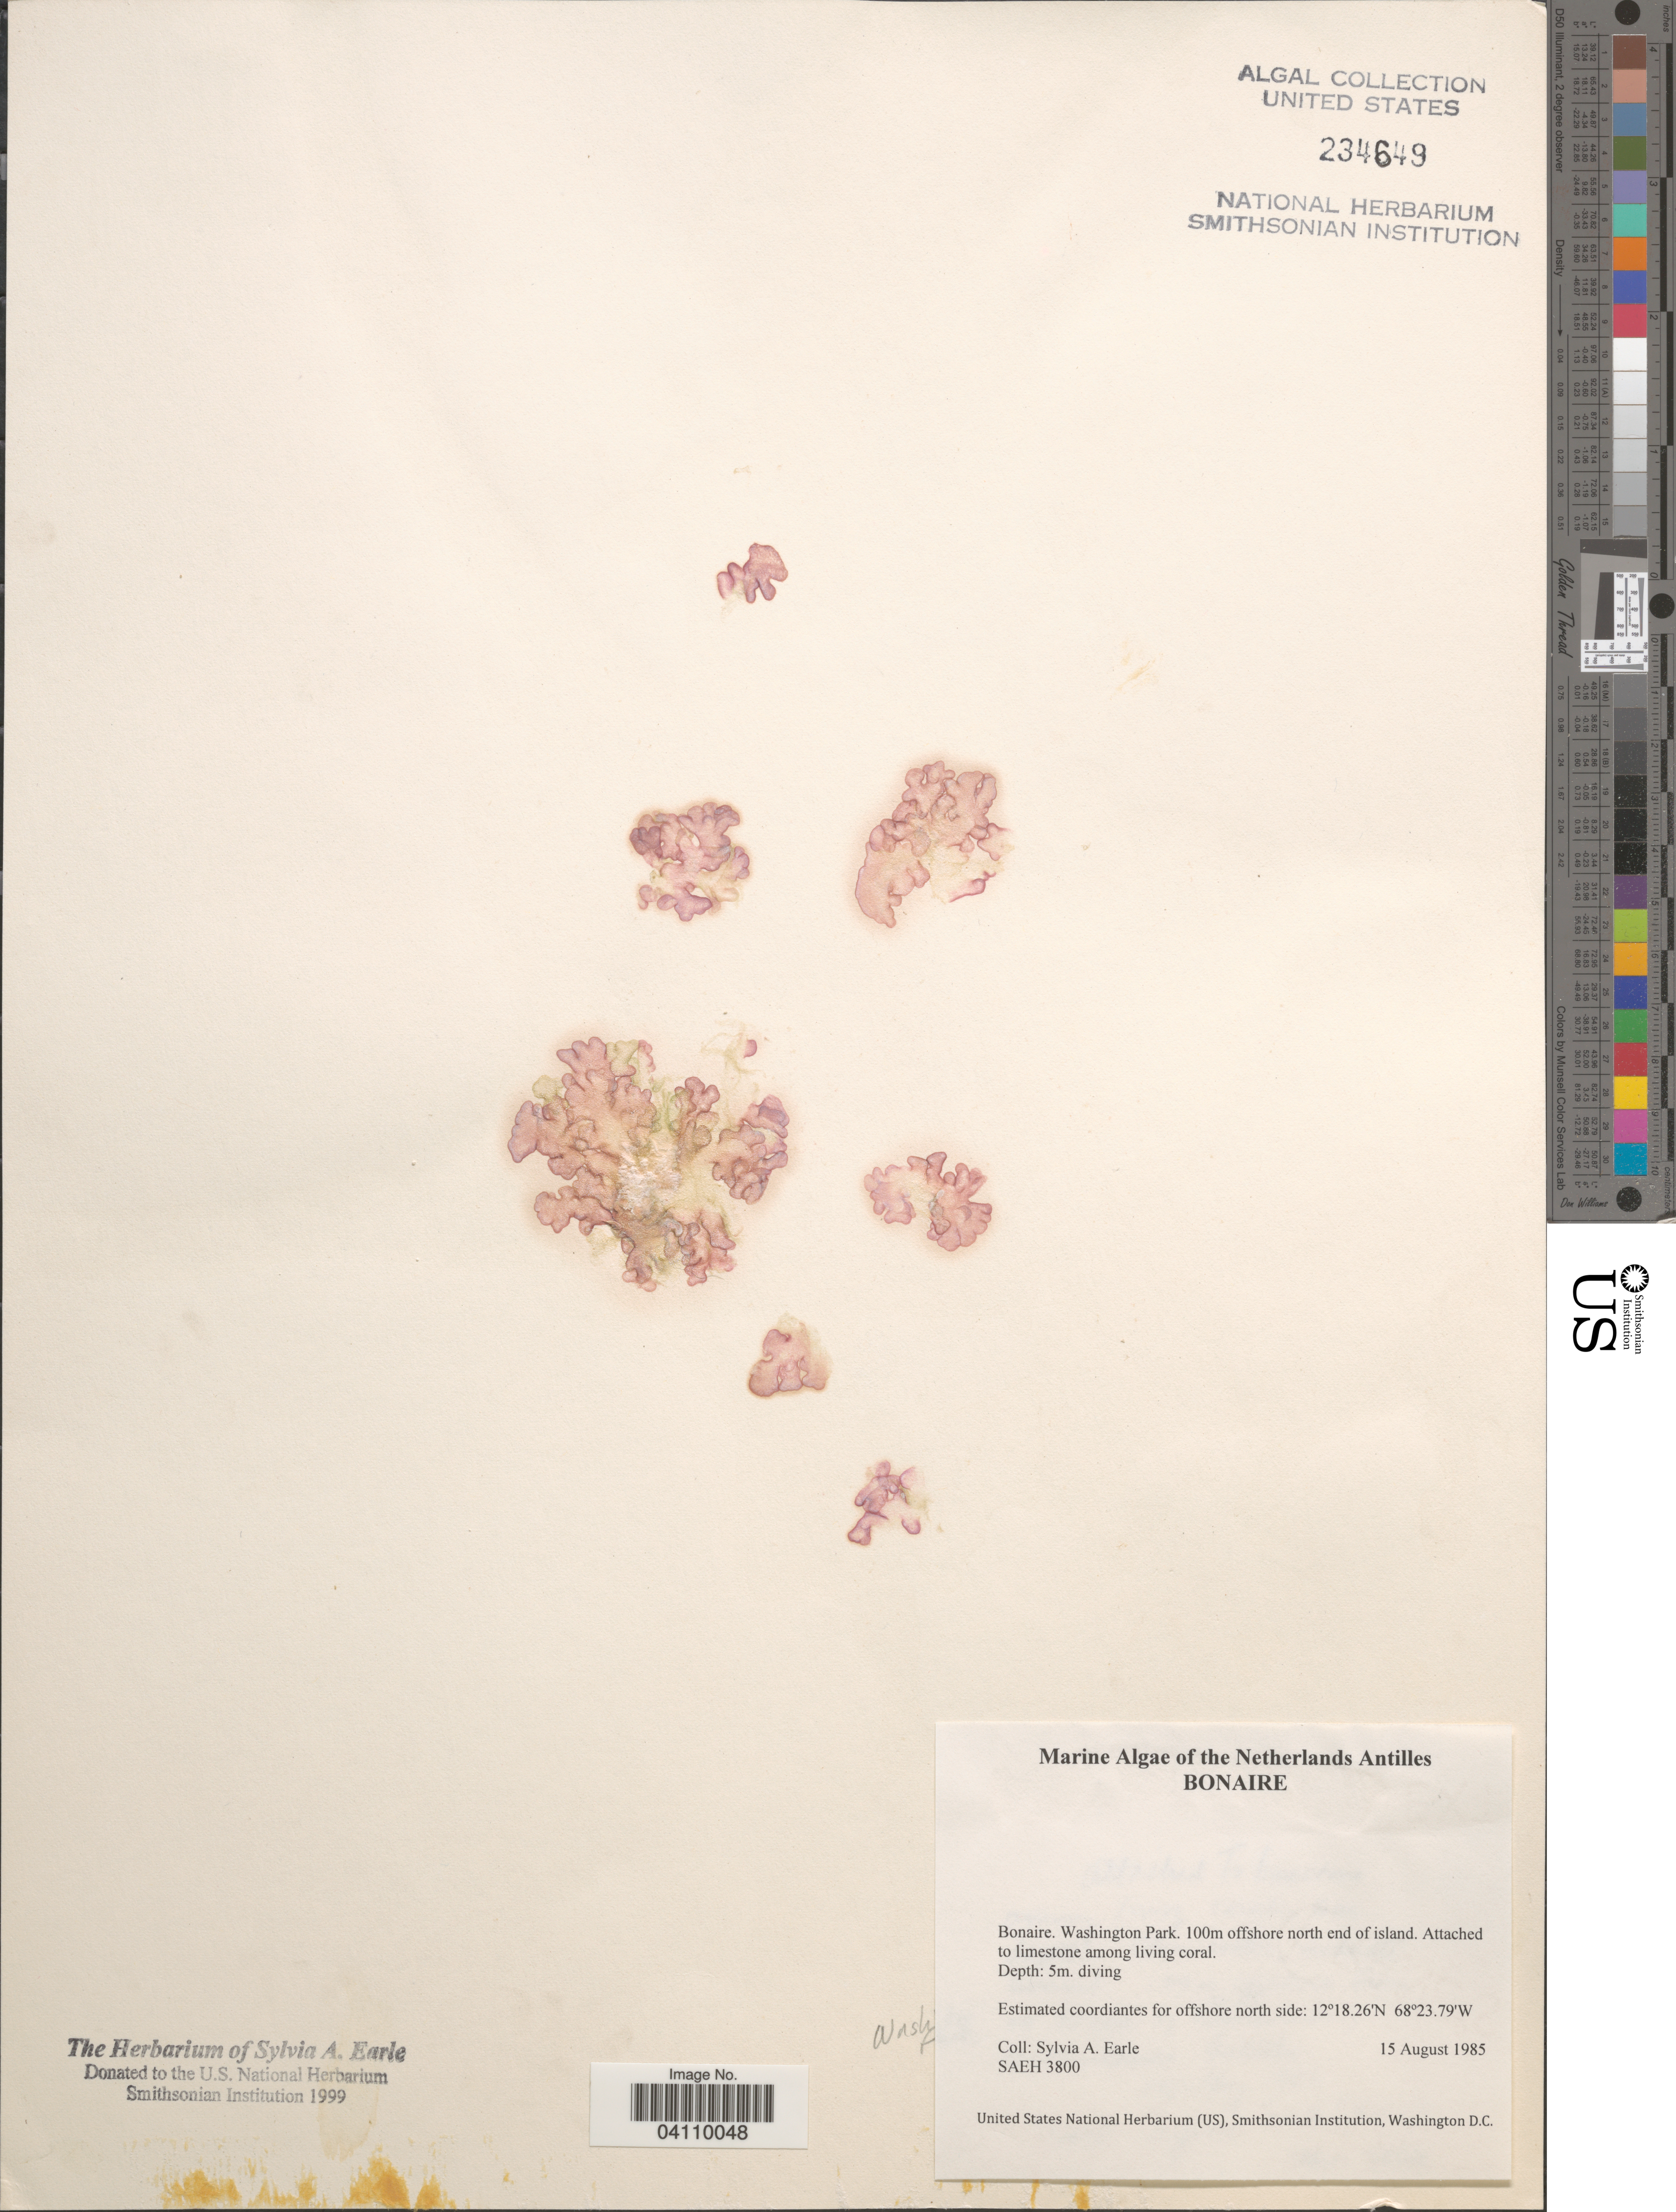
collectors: S. A. Earle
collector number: SAEH 3800?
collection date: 1985-08-15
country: Netherlands Antilles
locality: Bonaire. Washington Park. 100m offshore north end of island.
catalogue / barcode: US 234649